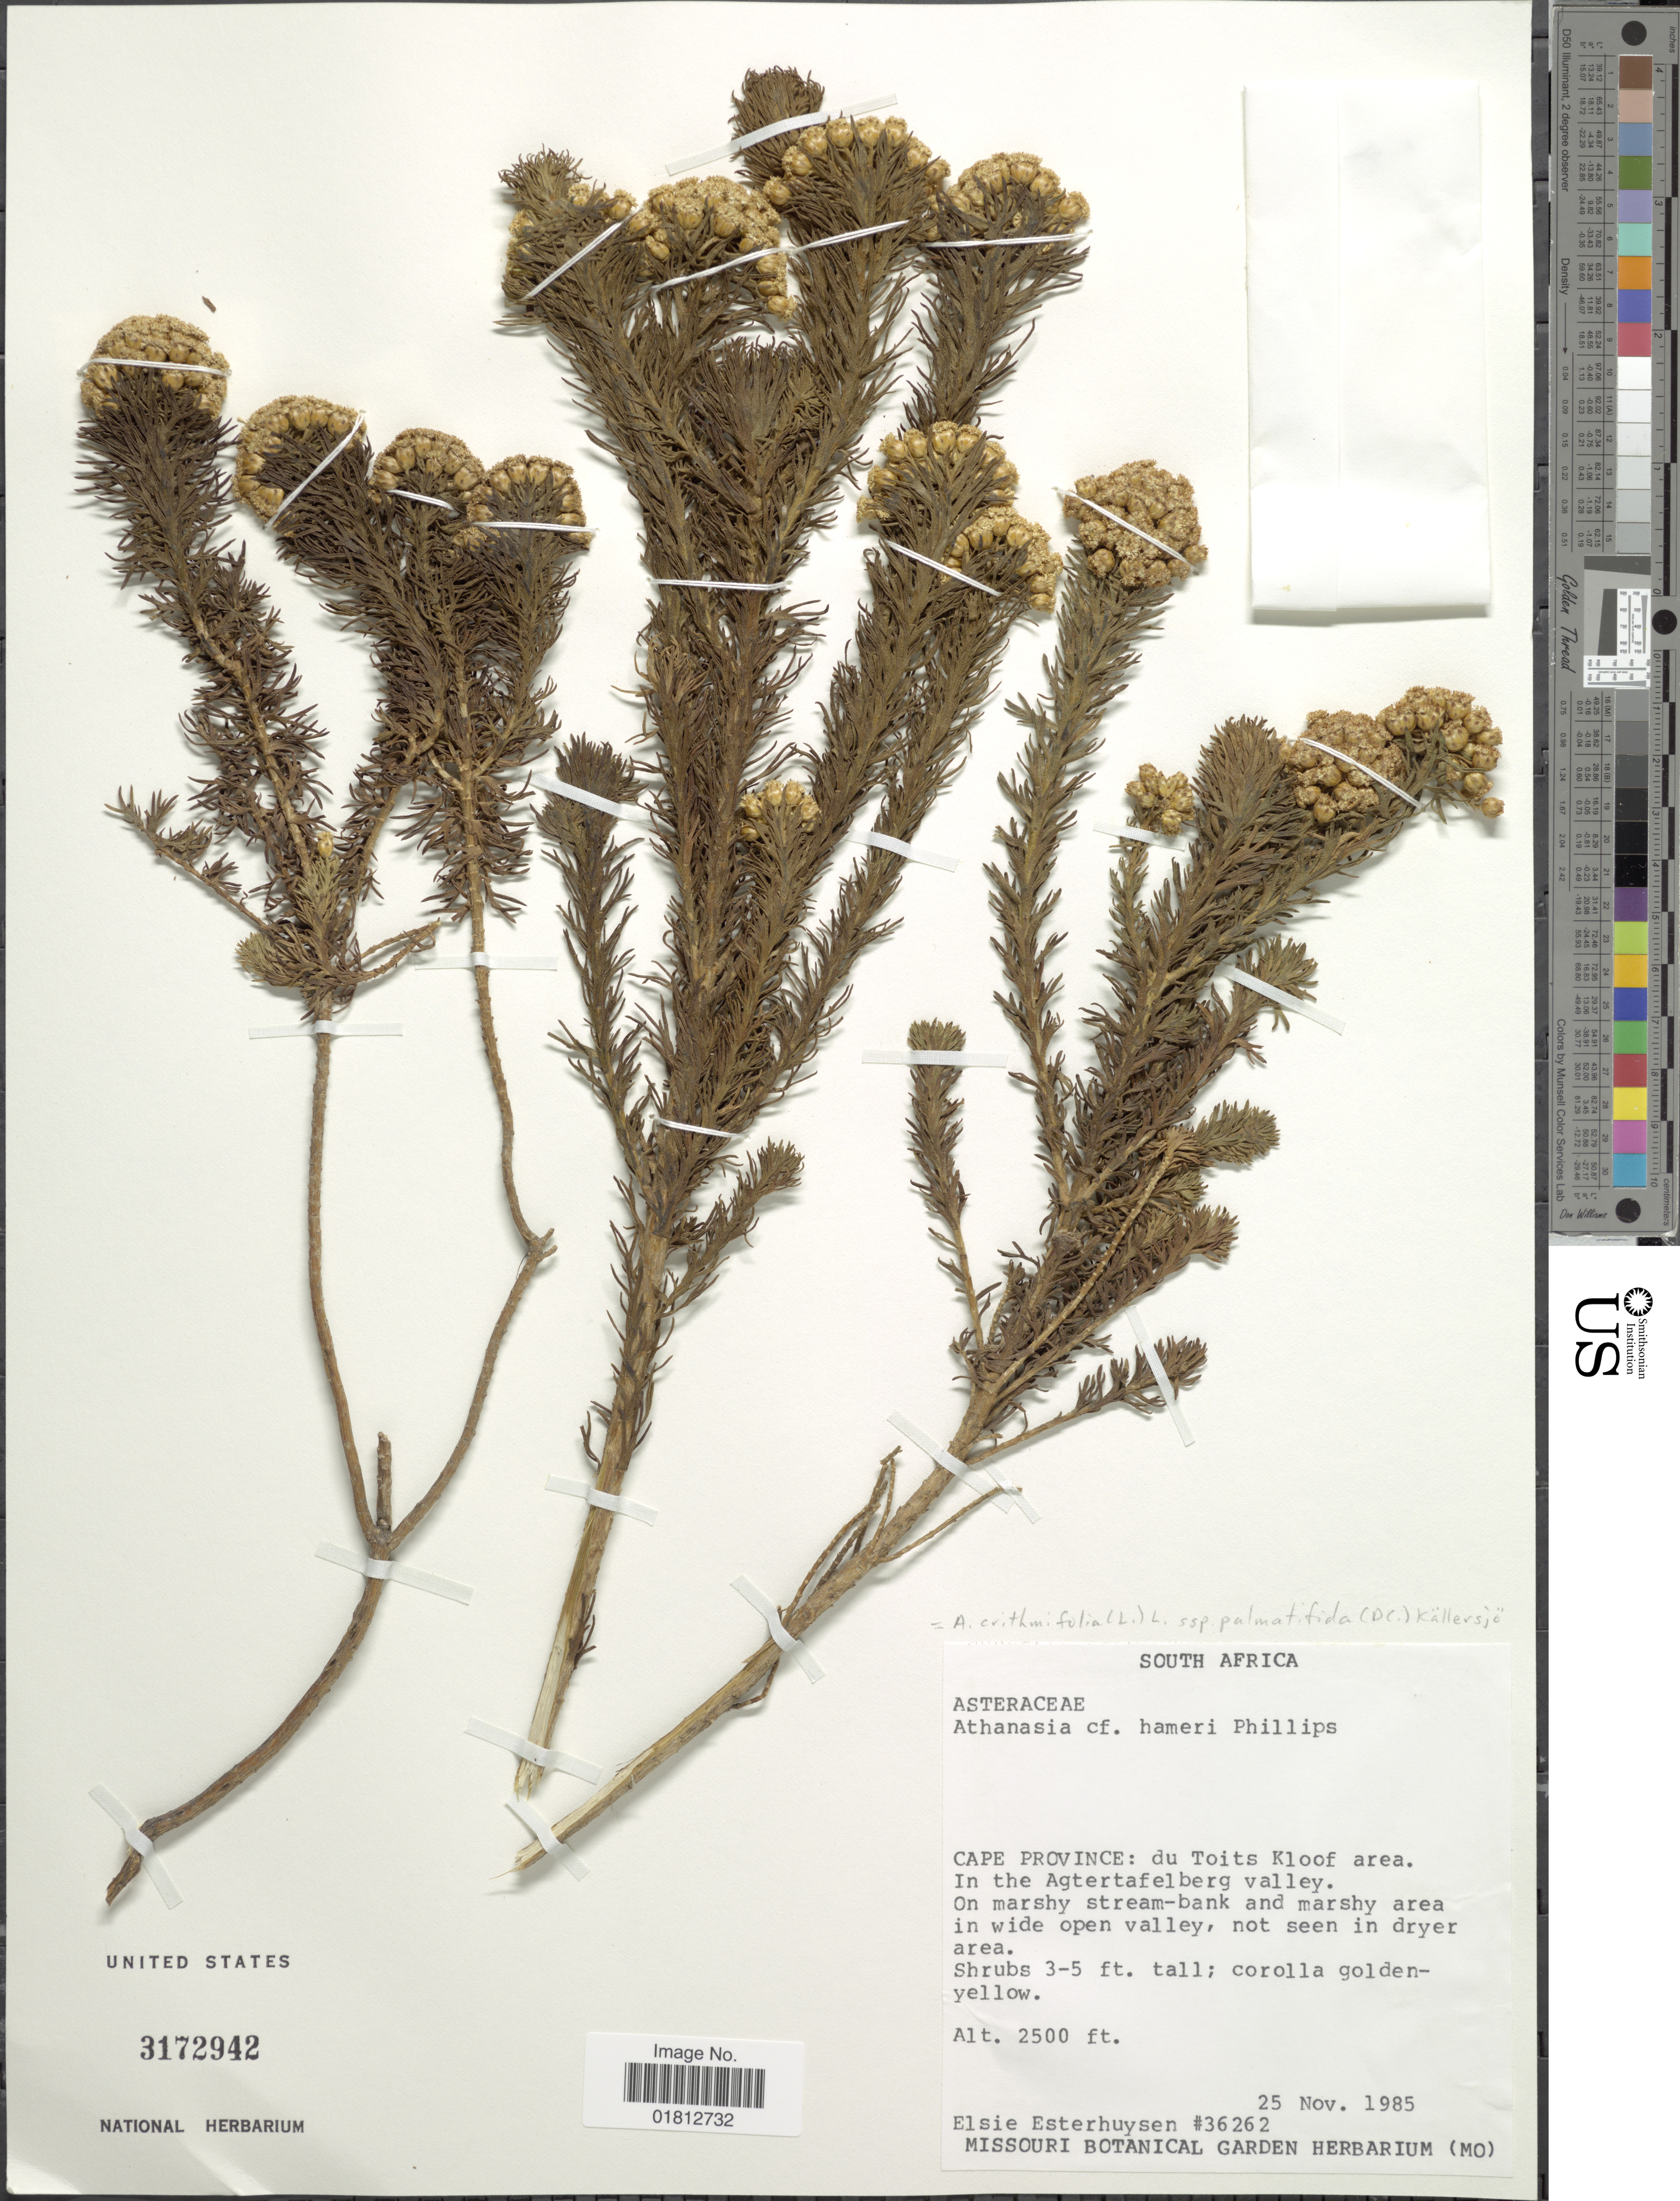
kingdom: Plantae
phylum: Tracheophyta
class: Magnoliopsida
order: Asterales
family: Asteraceae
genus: Athanasia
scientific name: Athanasia crithmifolia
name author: (L.) L.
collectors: E. E. Esterhuysen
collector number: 36262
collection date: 1985-11-25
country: South Africa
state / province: Western Cape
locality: Du Toits Kloof area, Agtertafelberg valley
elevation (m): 762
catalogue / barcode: US 3172942